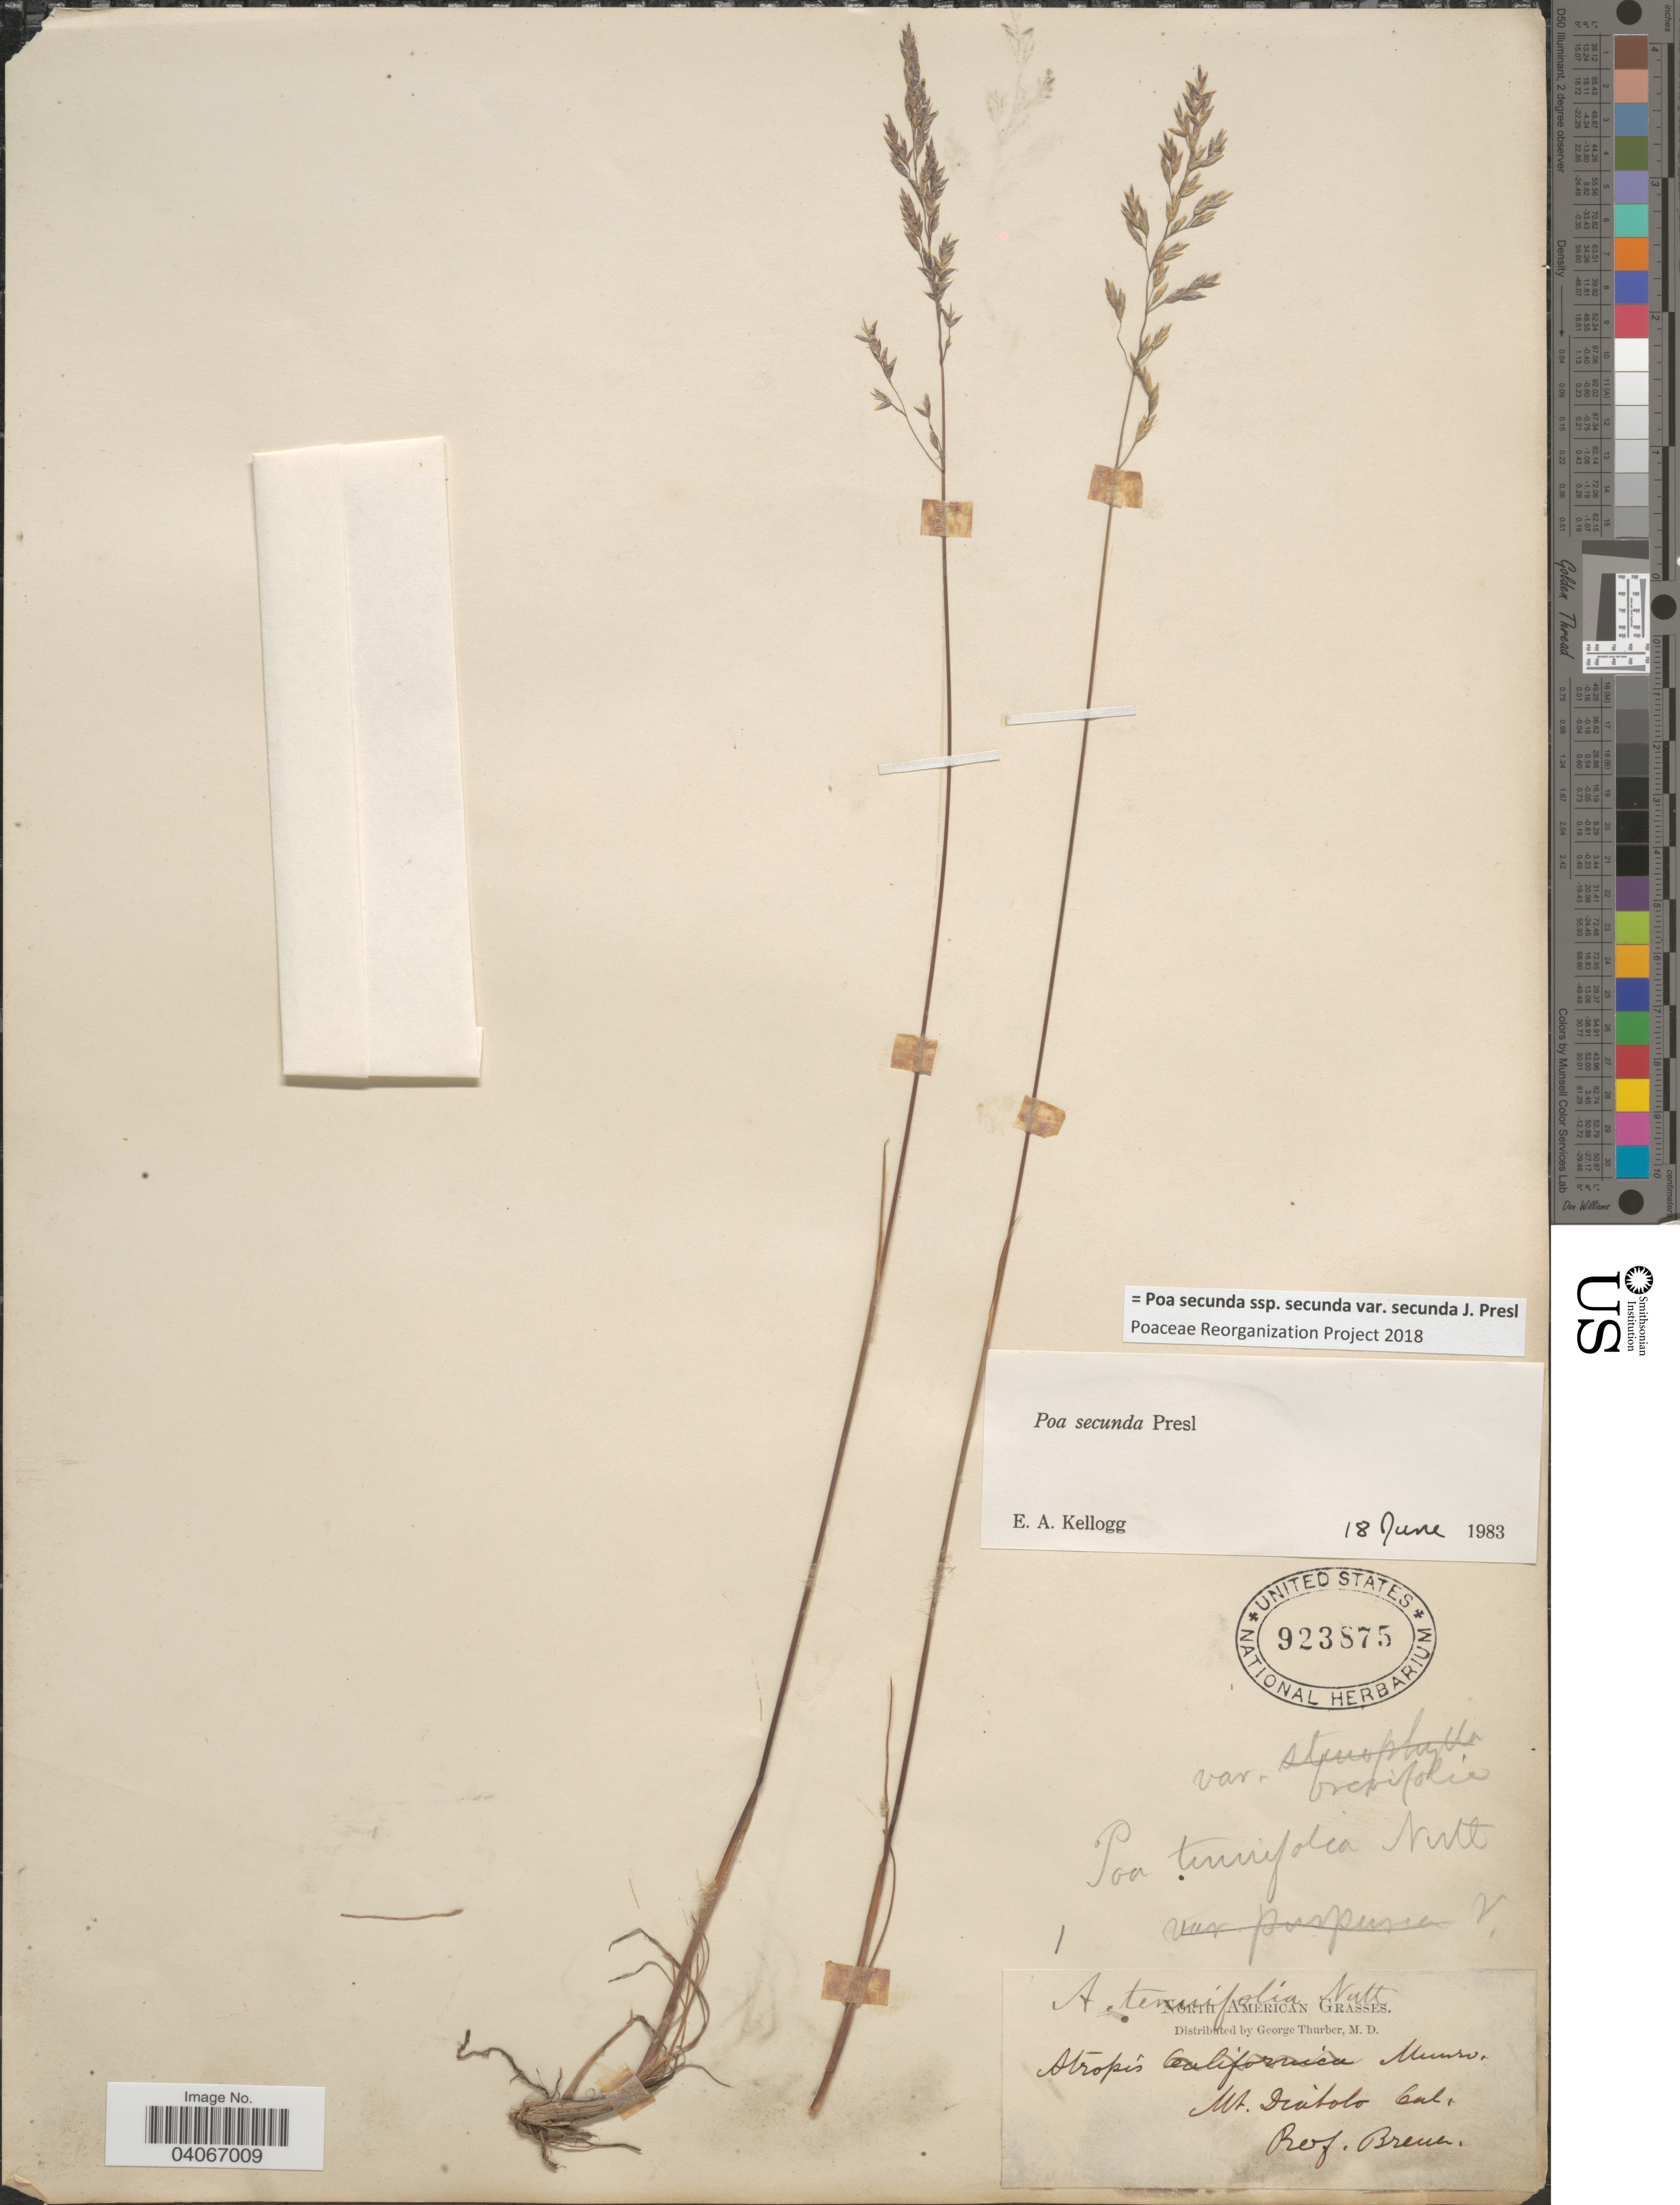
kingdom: Plantae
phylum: Tracheophyta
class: Liliopsida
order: Poales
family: Poaceae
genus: Poa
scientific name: Poa secunda subsp. secunda var. secunda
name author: J. Presl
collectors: P. Brena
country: United States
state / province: California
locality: Mt. Diabolo.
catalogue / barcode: US 923875